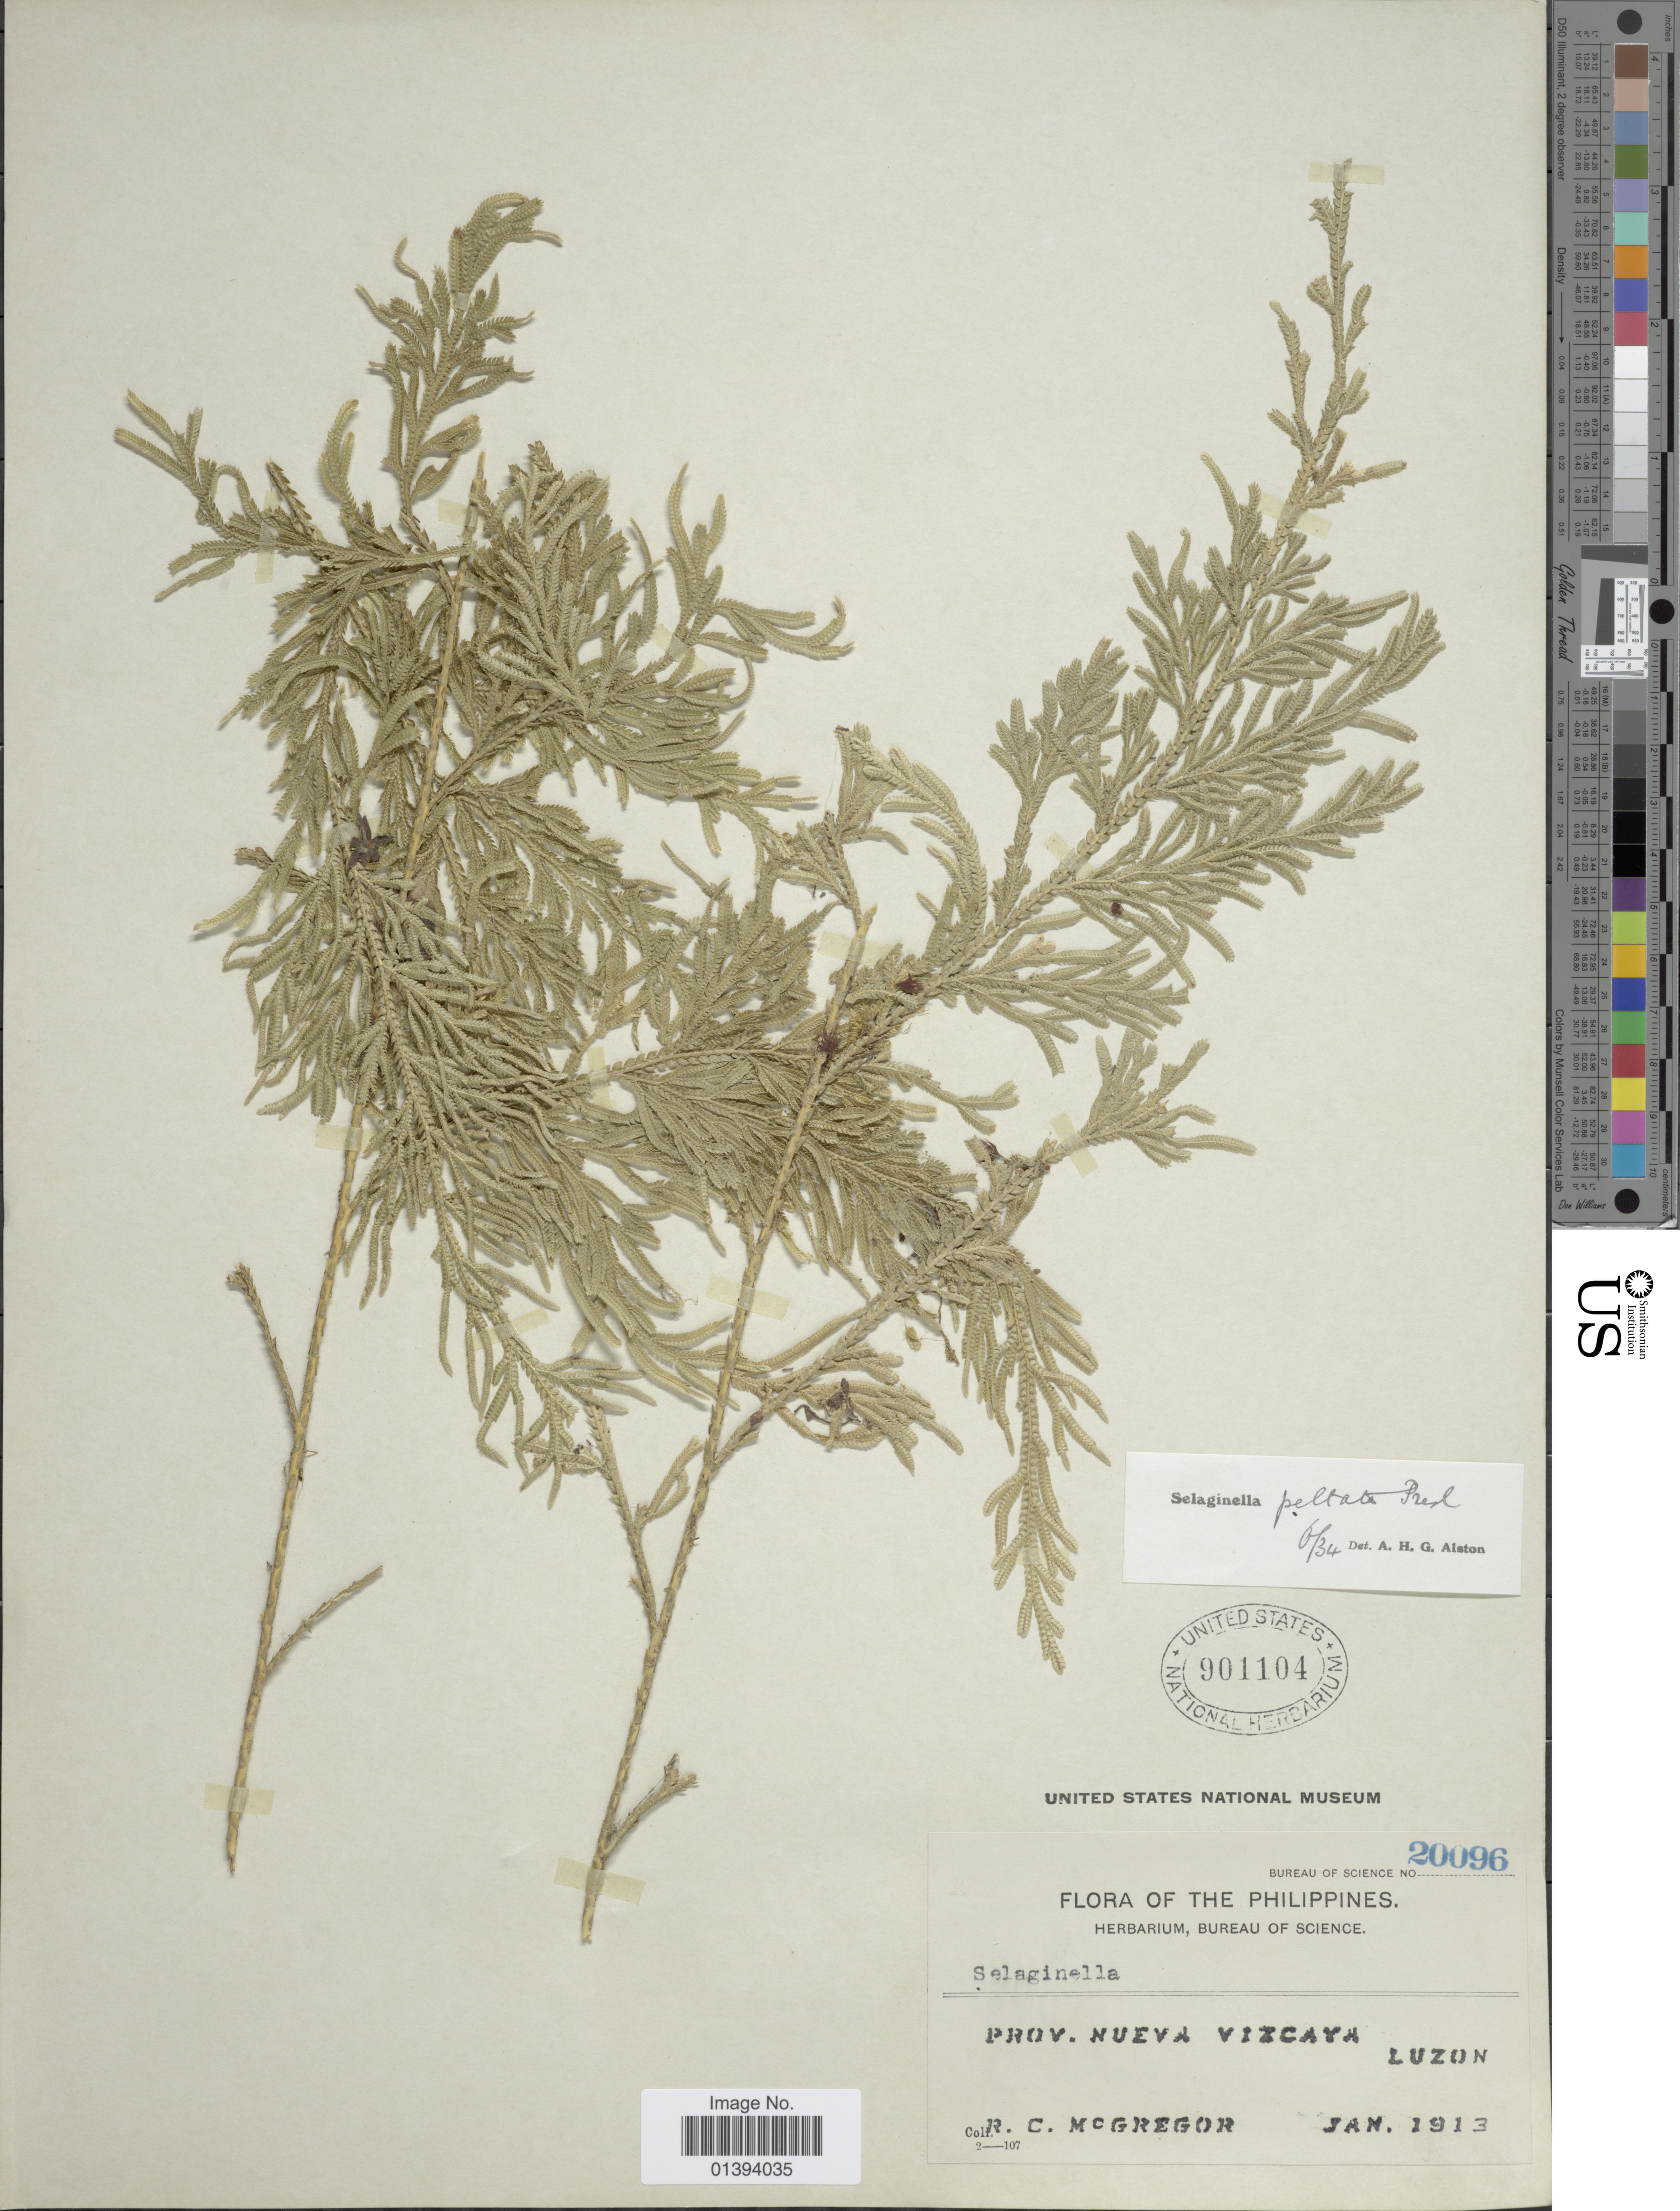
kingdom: Plantae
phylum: Tracheophyta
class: Lycopodiopsida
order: Selaginellales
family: Selaginellaceae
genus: Selaginella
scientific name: Selaginella peltata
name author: C. Presl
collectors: R. C. McGregor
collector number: Bureau of Science 20096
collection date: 1913-01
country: Philippines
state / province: Central Luzon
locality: Prov. Nueva Vizcaya, Luzon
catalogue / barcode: US 901104